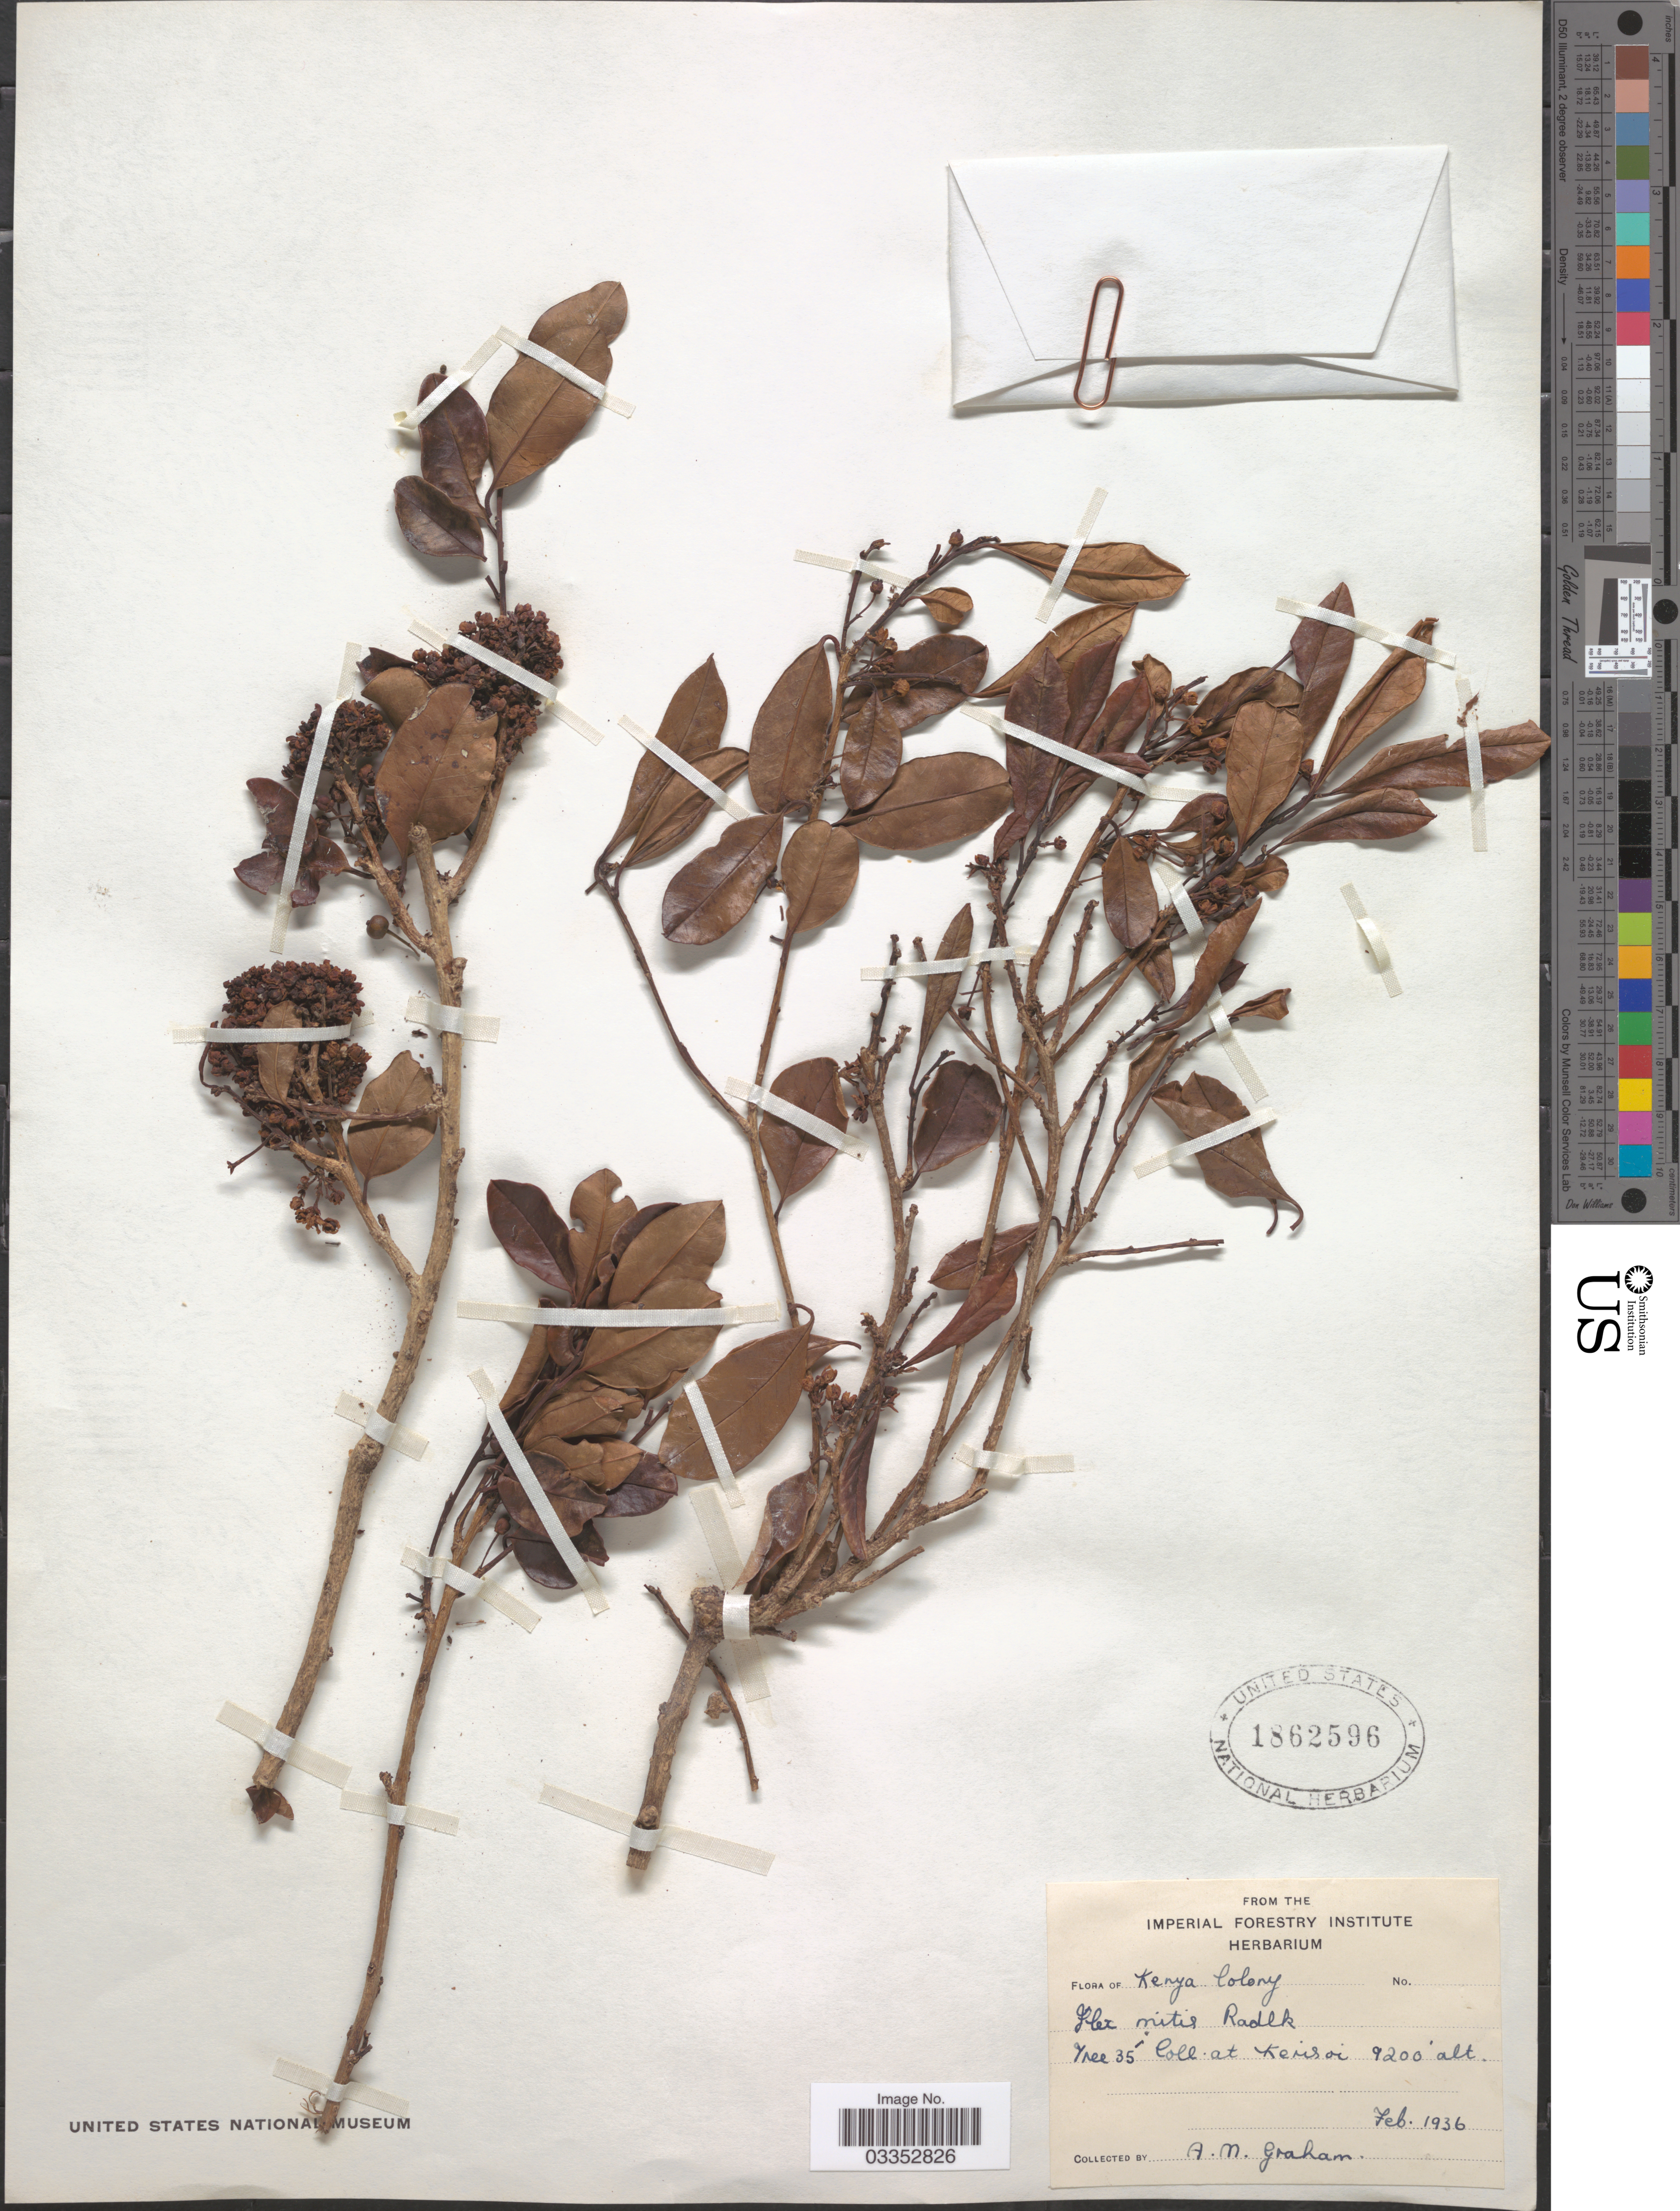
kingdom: Plantae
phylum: Tracheophyta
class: Magnoliopsida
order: Aquifoliales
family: Aquifoliaceae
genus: Ilex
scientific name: Ilex mitis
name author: (L.) Radlk.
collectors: A. Graham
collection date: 1936-02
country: Kenya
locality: Kenya Colony, Kerisoi.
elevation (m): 2804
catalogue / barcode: US 1862596